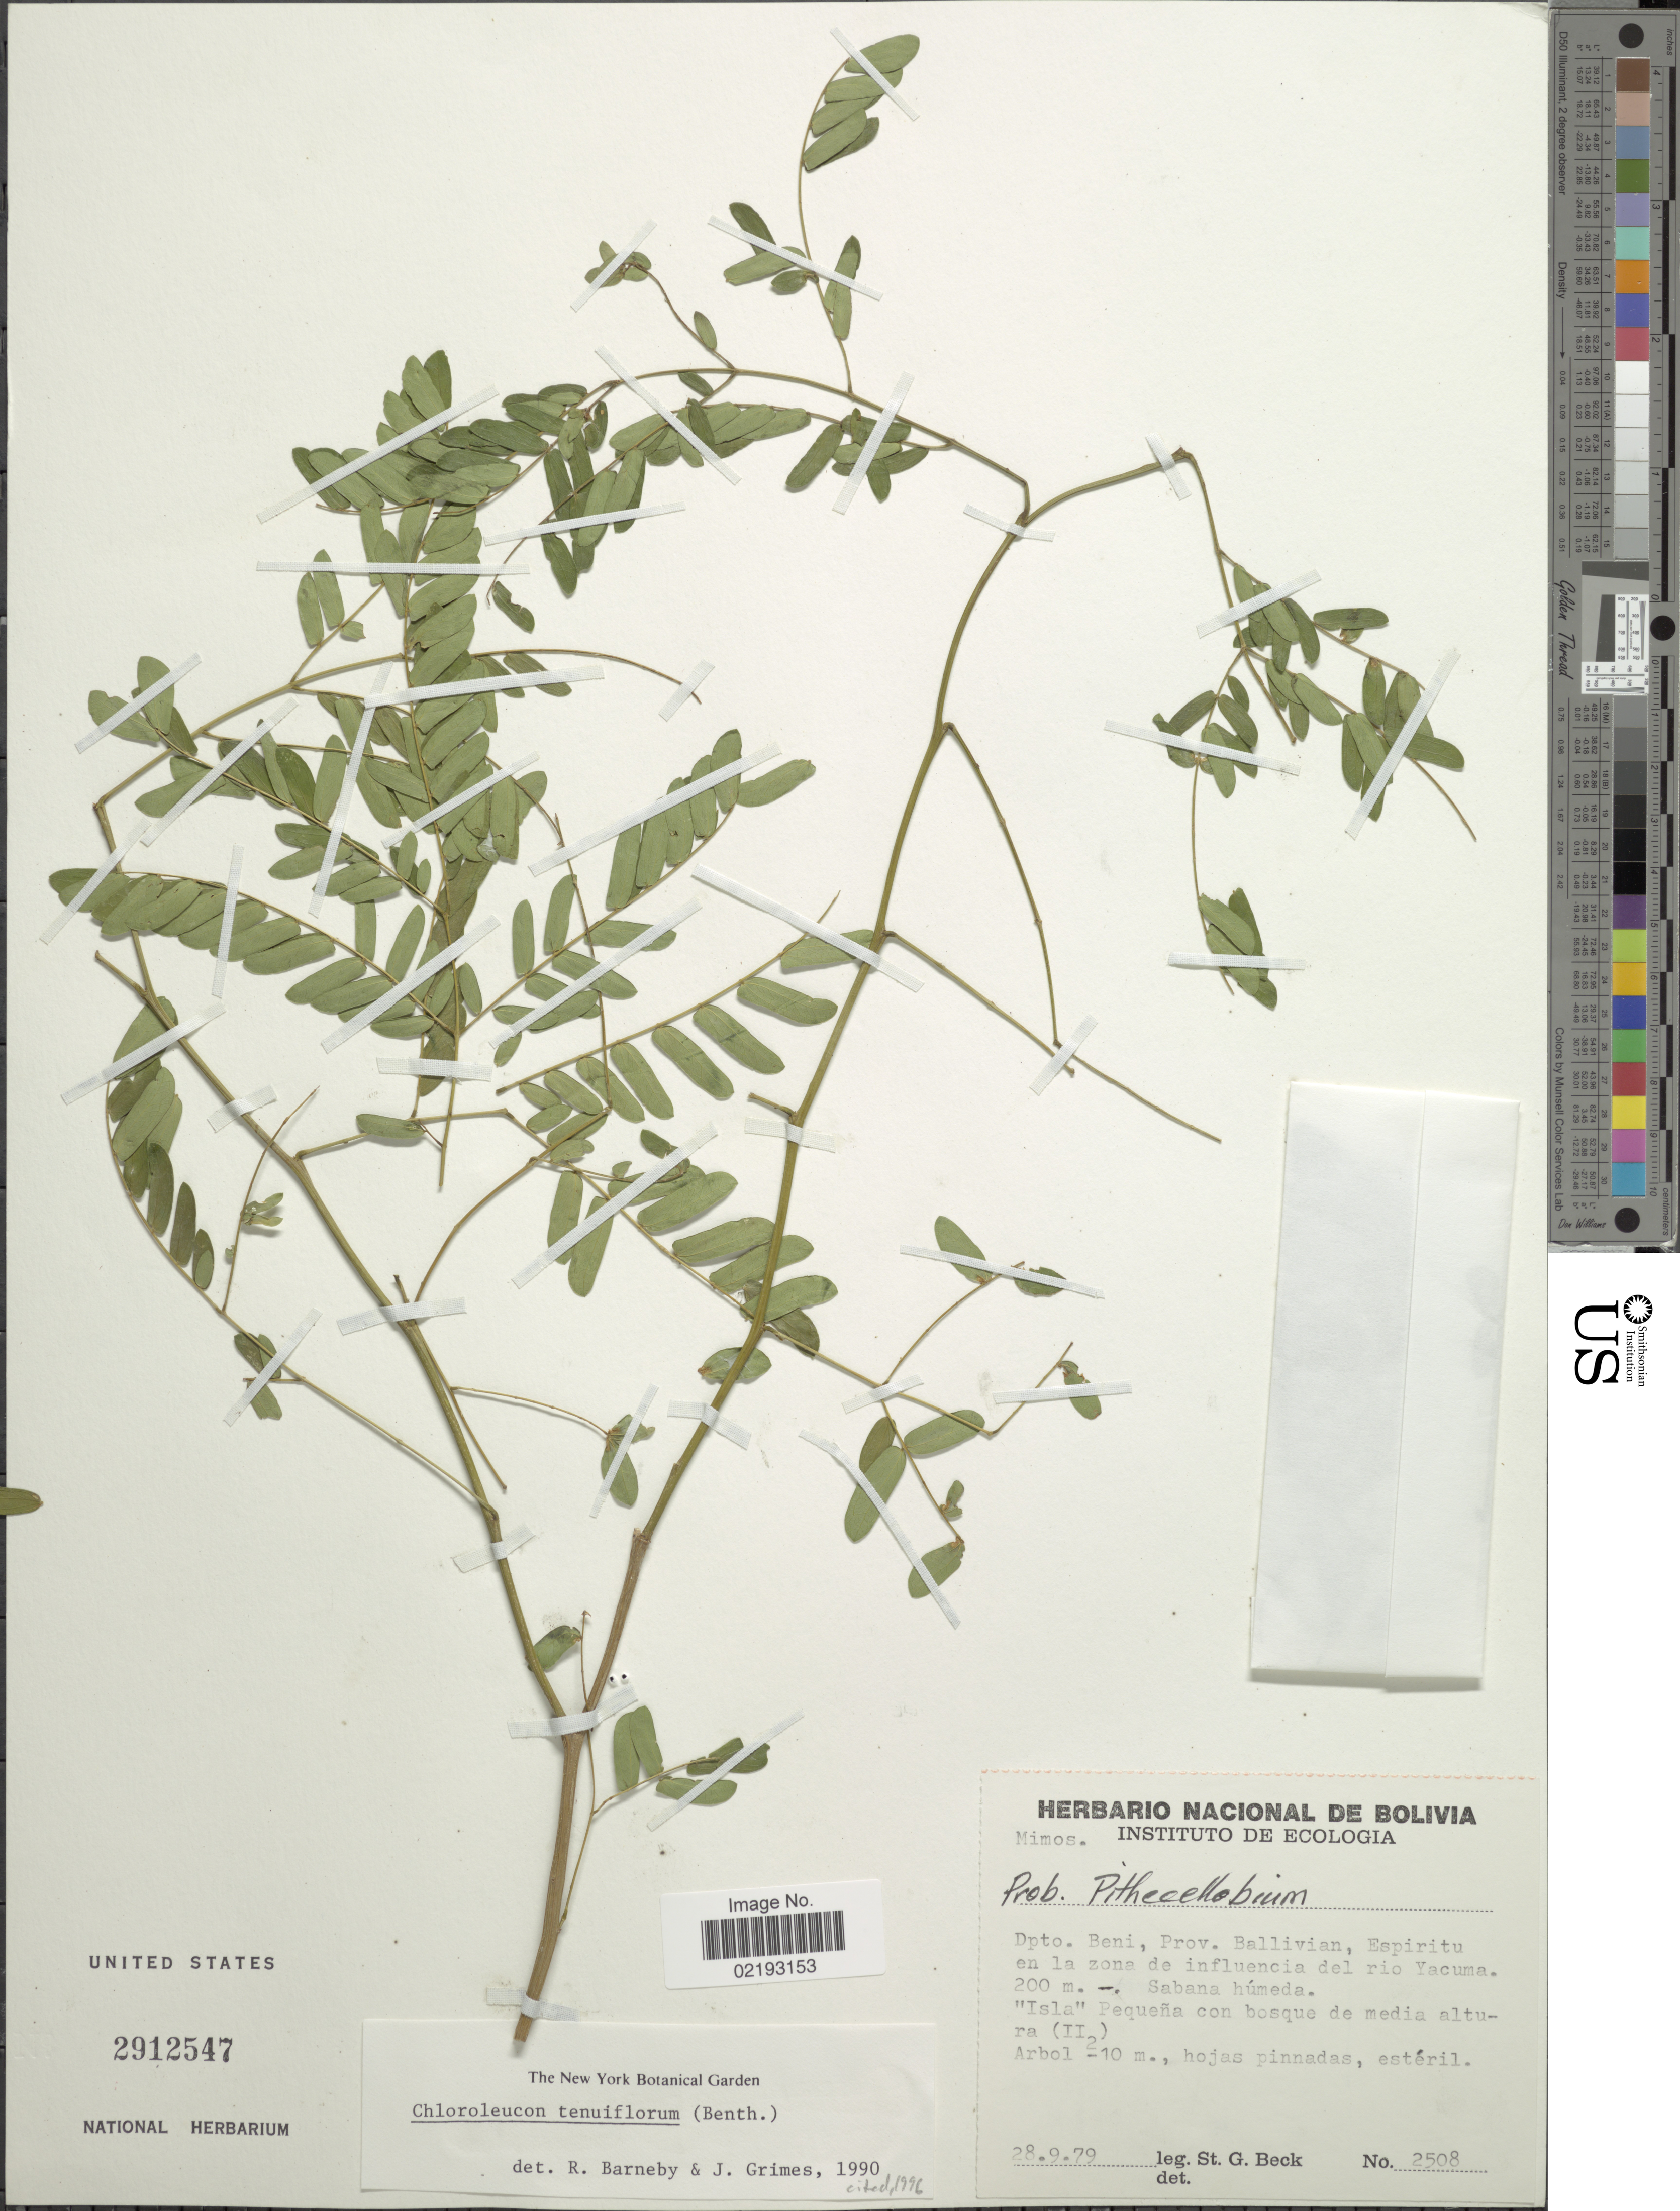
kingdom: Plantae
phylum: Tracheophyta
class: Magnoliopsida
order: Fabales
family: Fabaceae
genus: Chloroleucon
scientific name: Chloroleucon tenuiflorum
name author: (Benth.) Barneby & J.W. Grimes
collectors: S. G. Beck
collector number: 2508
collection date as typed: Transcribed d/m/y: 28/9/79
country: Bolivia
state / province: Beni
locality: Prov. Ballivian, Espiritu en la zona de influencia del Rio Yacuma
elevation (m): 200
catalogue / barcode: US 2912547